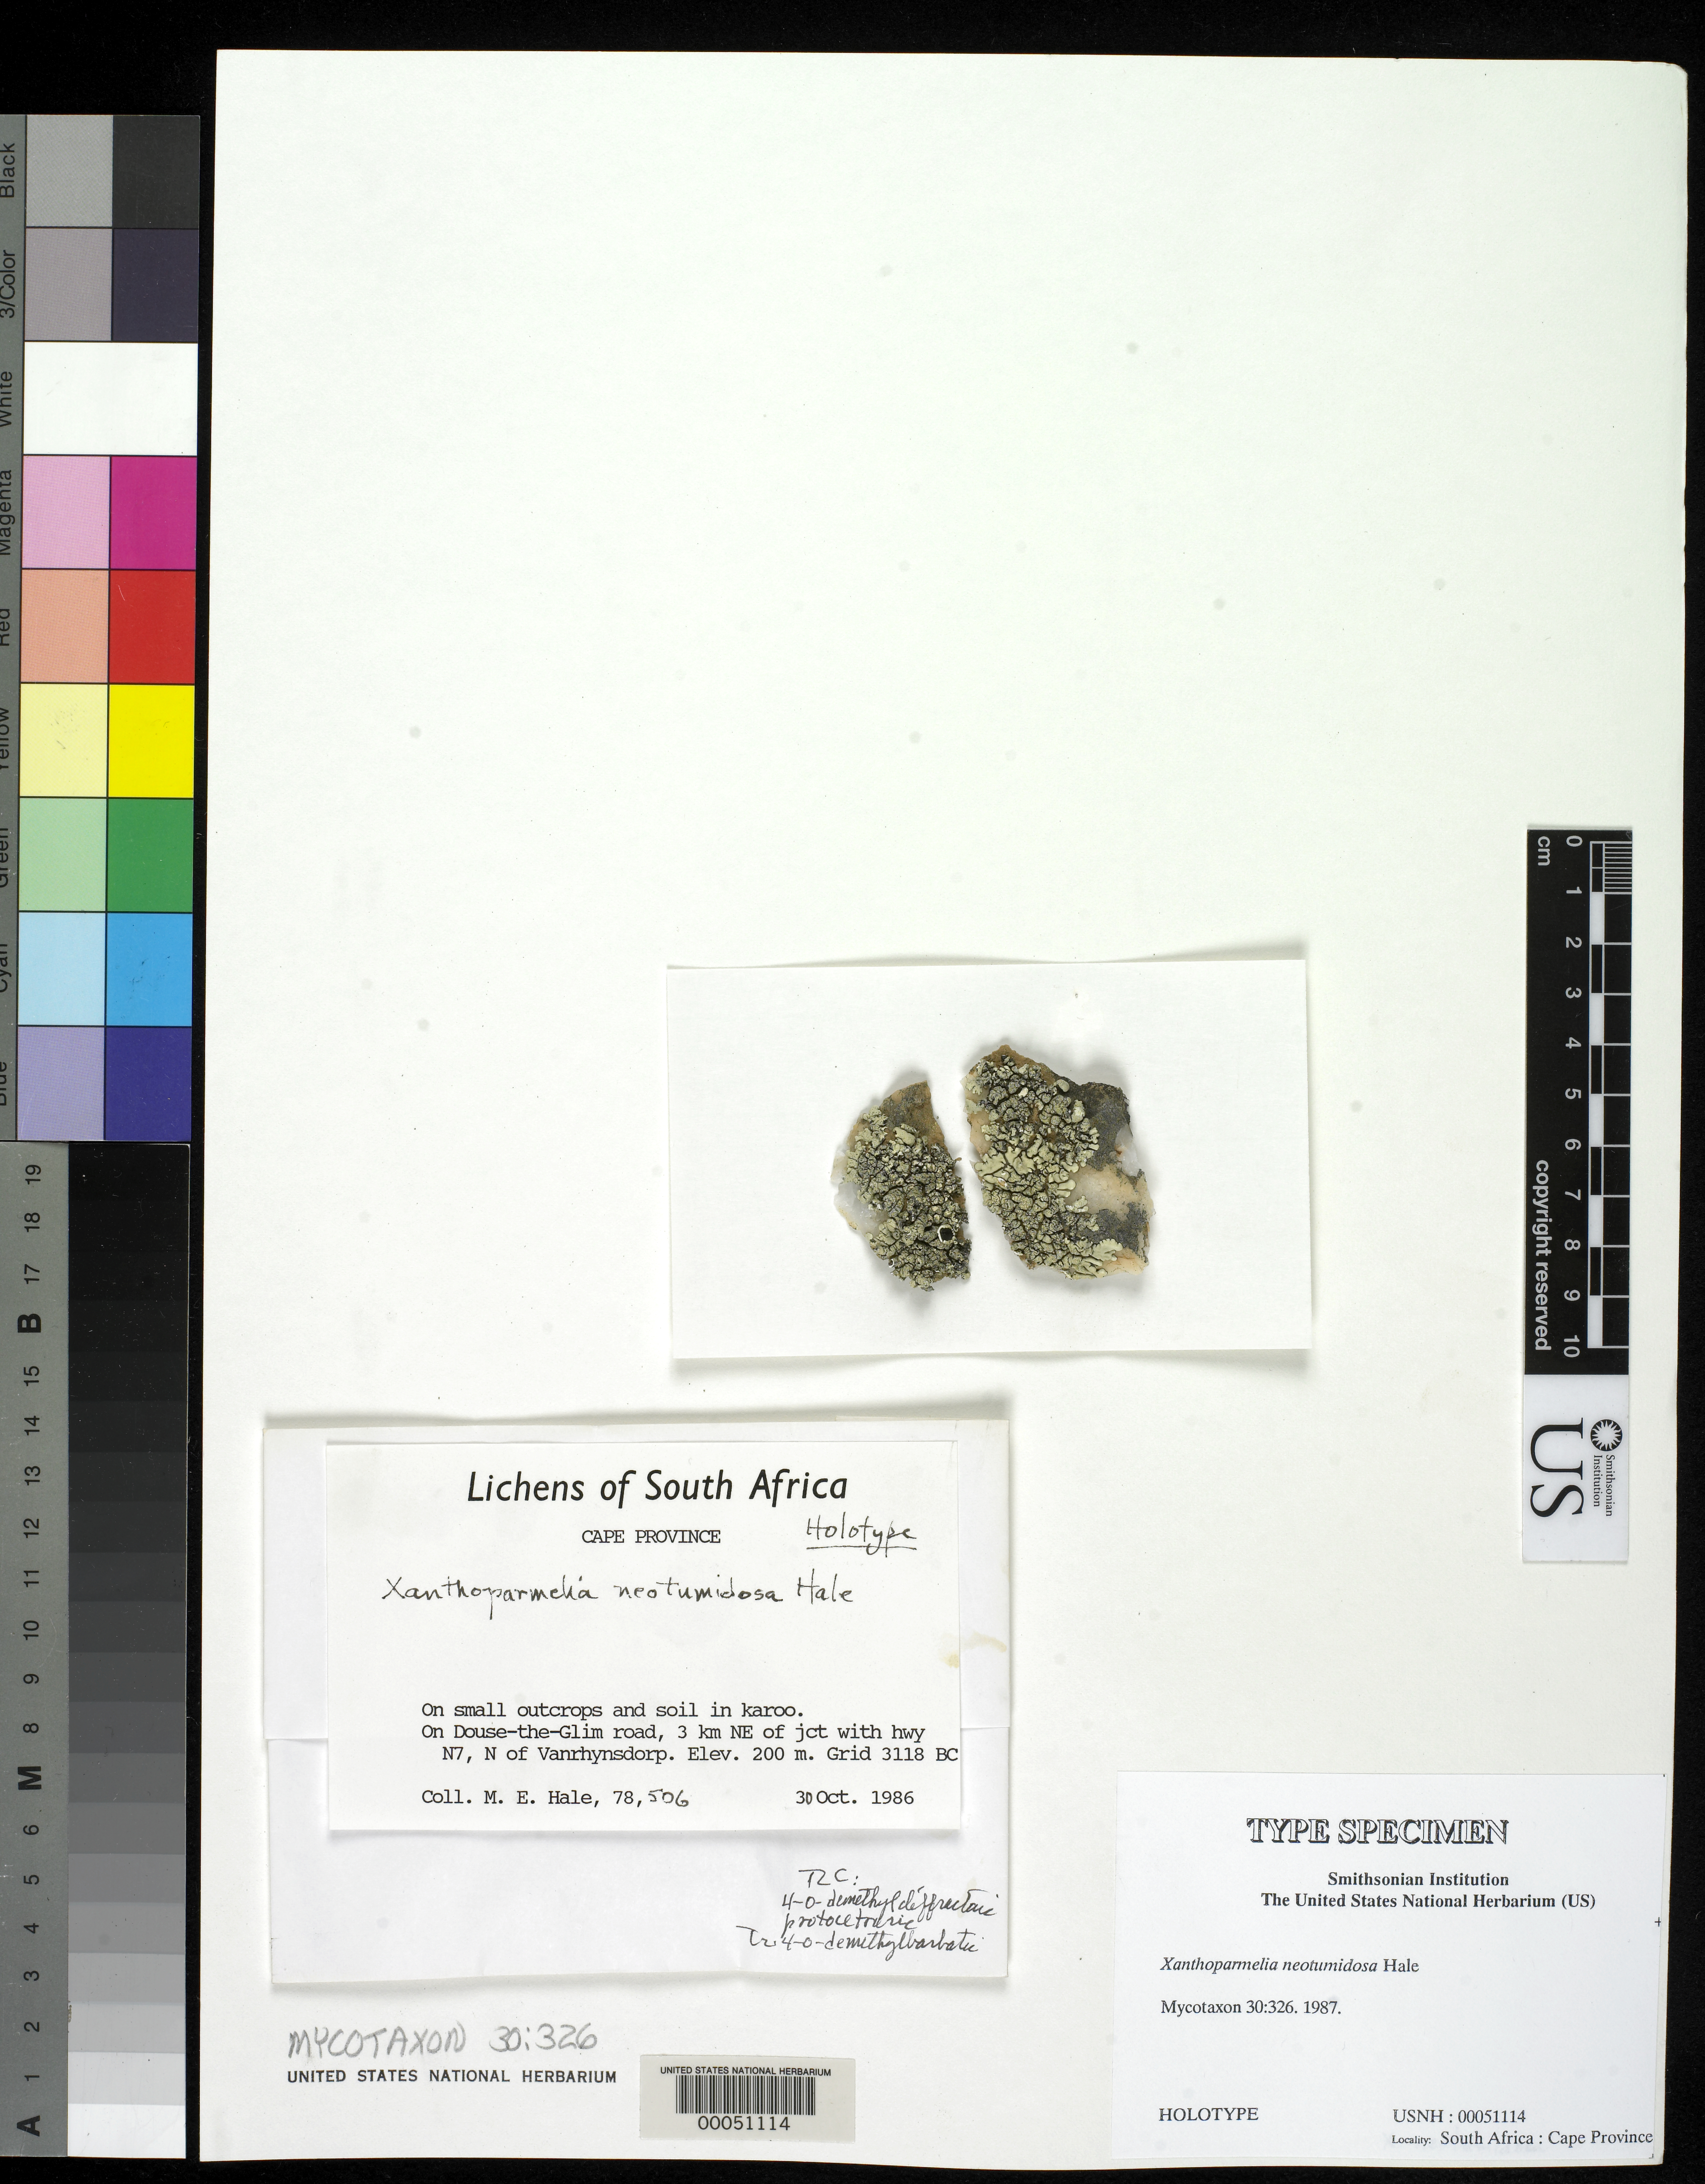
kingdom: Fungi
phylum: Ascomycota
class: Lecanoromycetes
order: Lecanorales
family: Parmeliaceae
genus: Xanthoparmelia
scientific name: Xanthoparmelia neotumidosa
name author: Hale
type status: Holotype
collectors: M. Hale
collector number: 78506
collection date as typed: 30 Oct 1986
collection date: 1986-10-30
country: South Africa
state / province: Western Cape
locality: Grid 3118 BC. On Douse-the-Glim Road, 3 km NE of junction with Hwy N7, N of Vanrhynsdorp, on small outcrops & soil in karoo.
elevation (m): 200